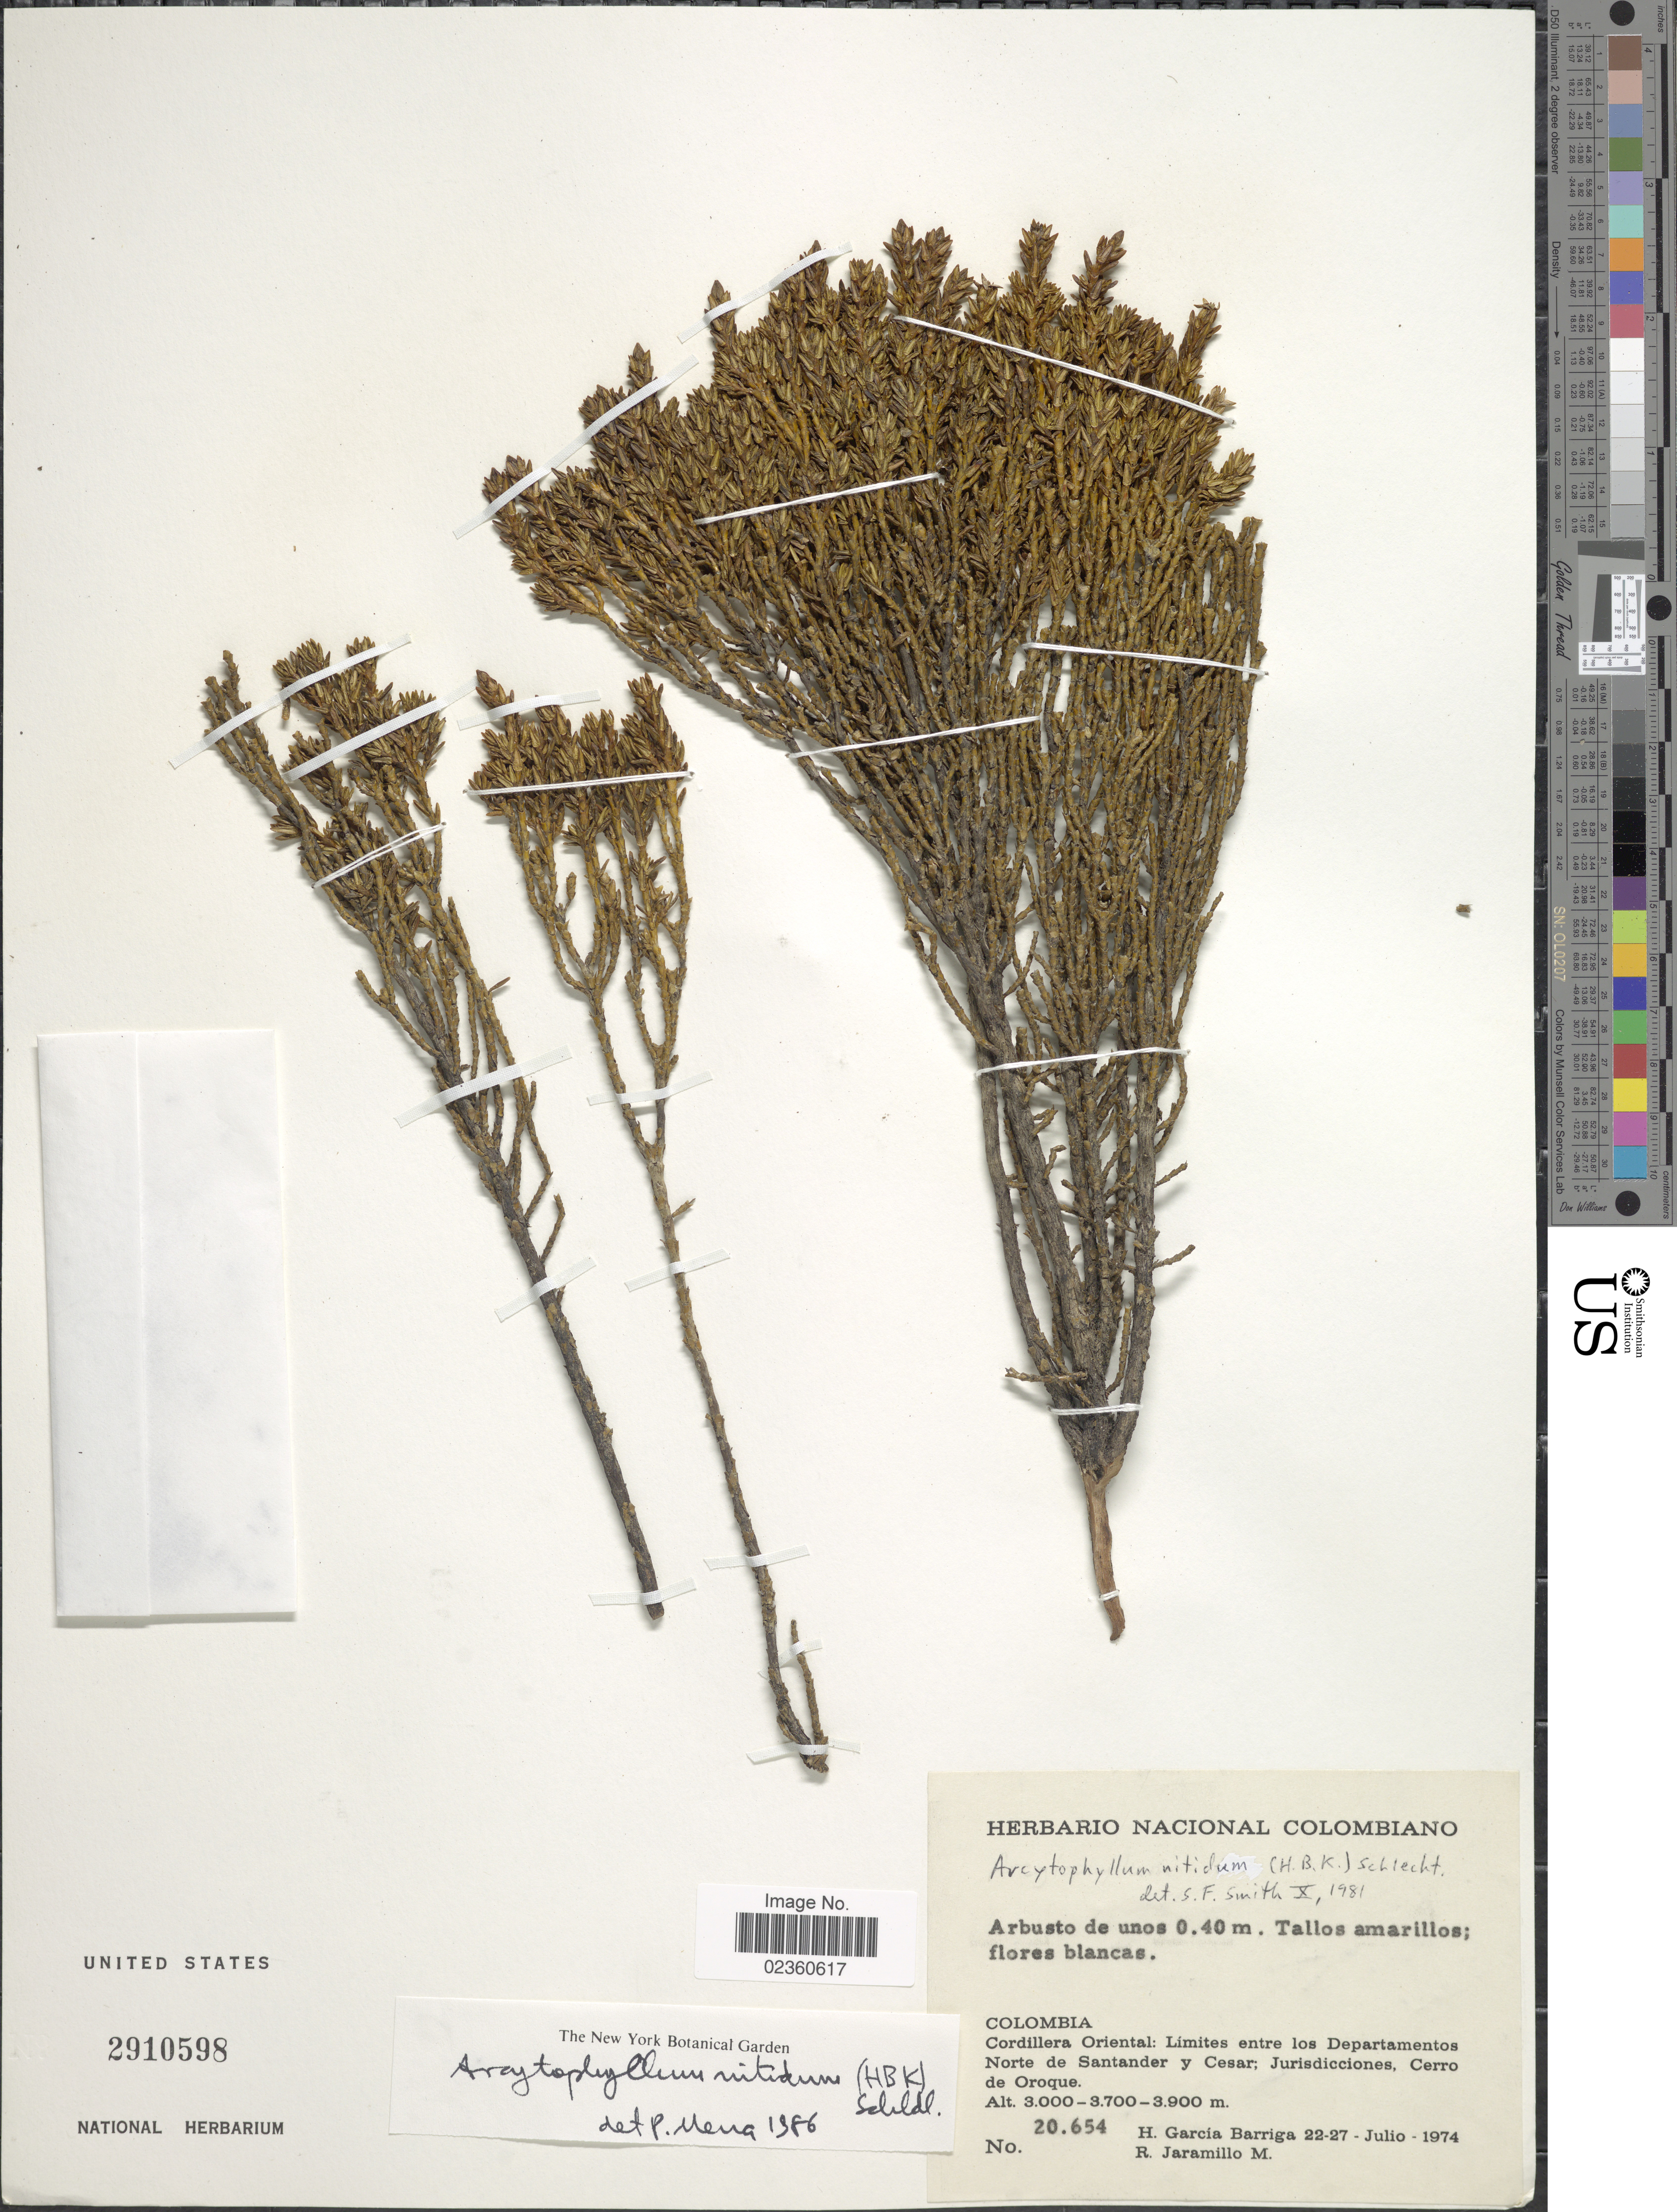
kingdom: Plantae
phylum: Tracheophyta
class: Magnoliopsida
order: Gentianales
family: Rubiaceae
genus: Arcytophyllum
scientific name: Arcytophyllum nitidum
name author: (Kunth) Schltdl.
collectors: H. García Barriga & R. Jaramillo M.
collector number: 20654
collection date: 1974-07-22/1974-07-27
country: Colombia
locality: Cordillera Oriental: Limites entre los Departamentos Norte de Santander y Cesar; Jurisdicciones, Cerro de Oroque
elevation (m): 3000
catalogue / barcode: US 2910598